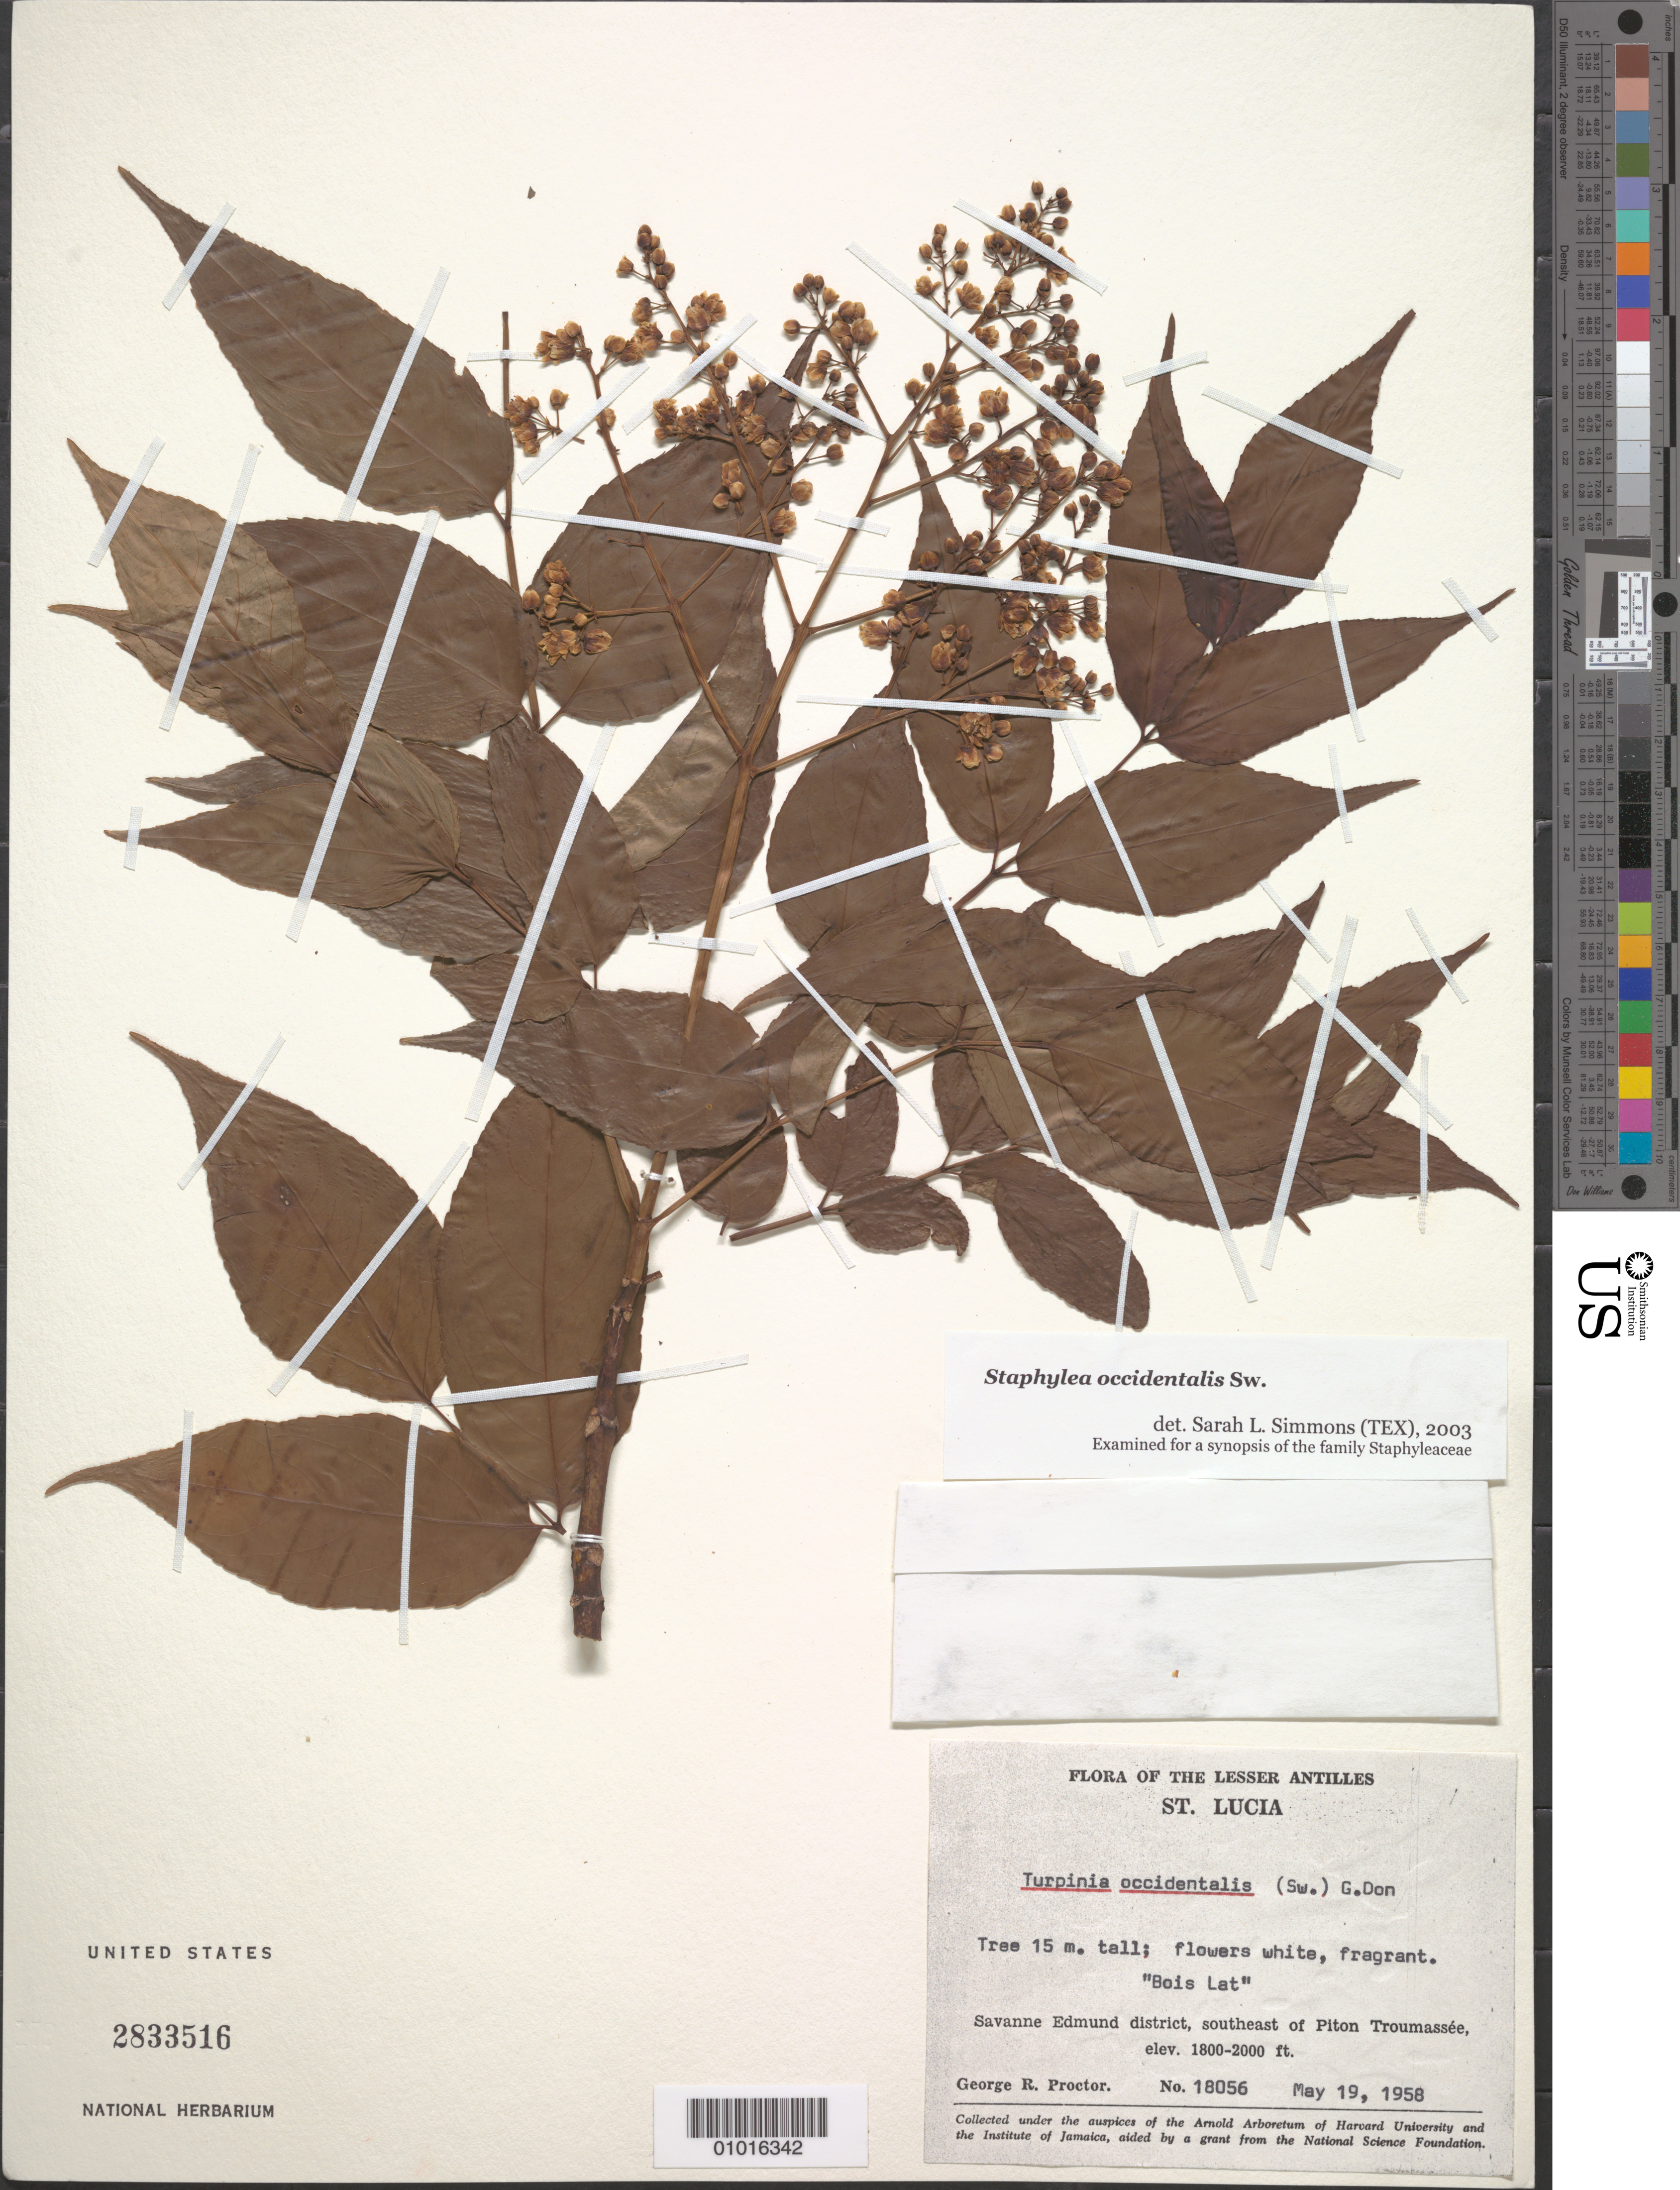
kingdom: Plantae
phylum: Tracheophyta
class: Magnoliopsida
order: Crossosomatales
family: Staphyleaceae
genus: Staphylea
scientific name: Staphylea occidentalis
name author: Sw.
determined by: Simmons, S. L.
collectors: G. R. Proctor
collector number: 18056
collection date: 1958-05-19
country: St. Lucia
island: St. Lucia I.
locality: Savanne Edmund District, SE of Piton Troumassée.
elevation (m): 549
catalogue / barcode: US 2833516